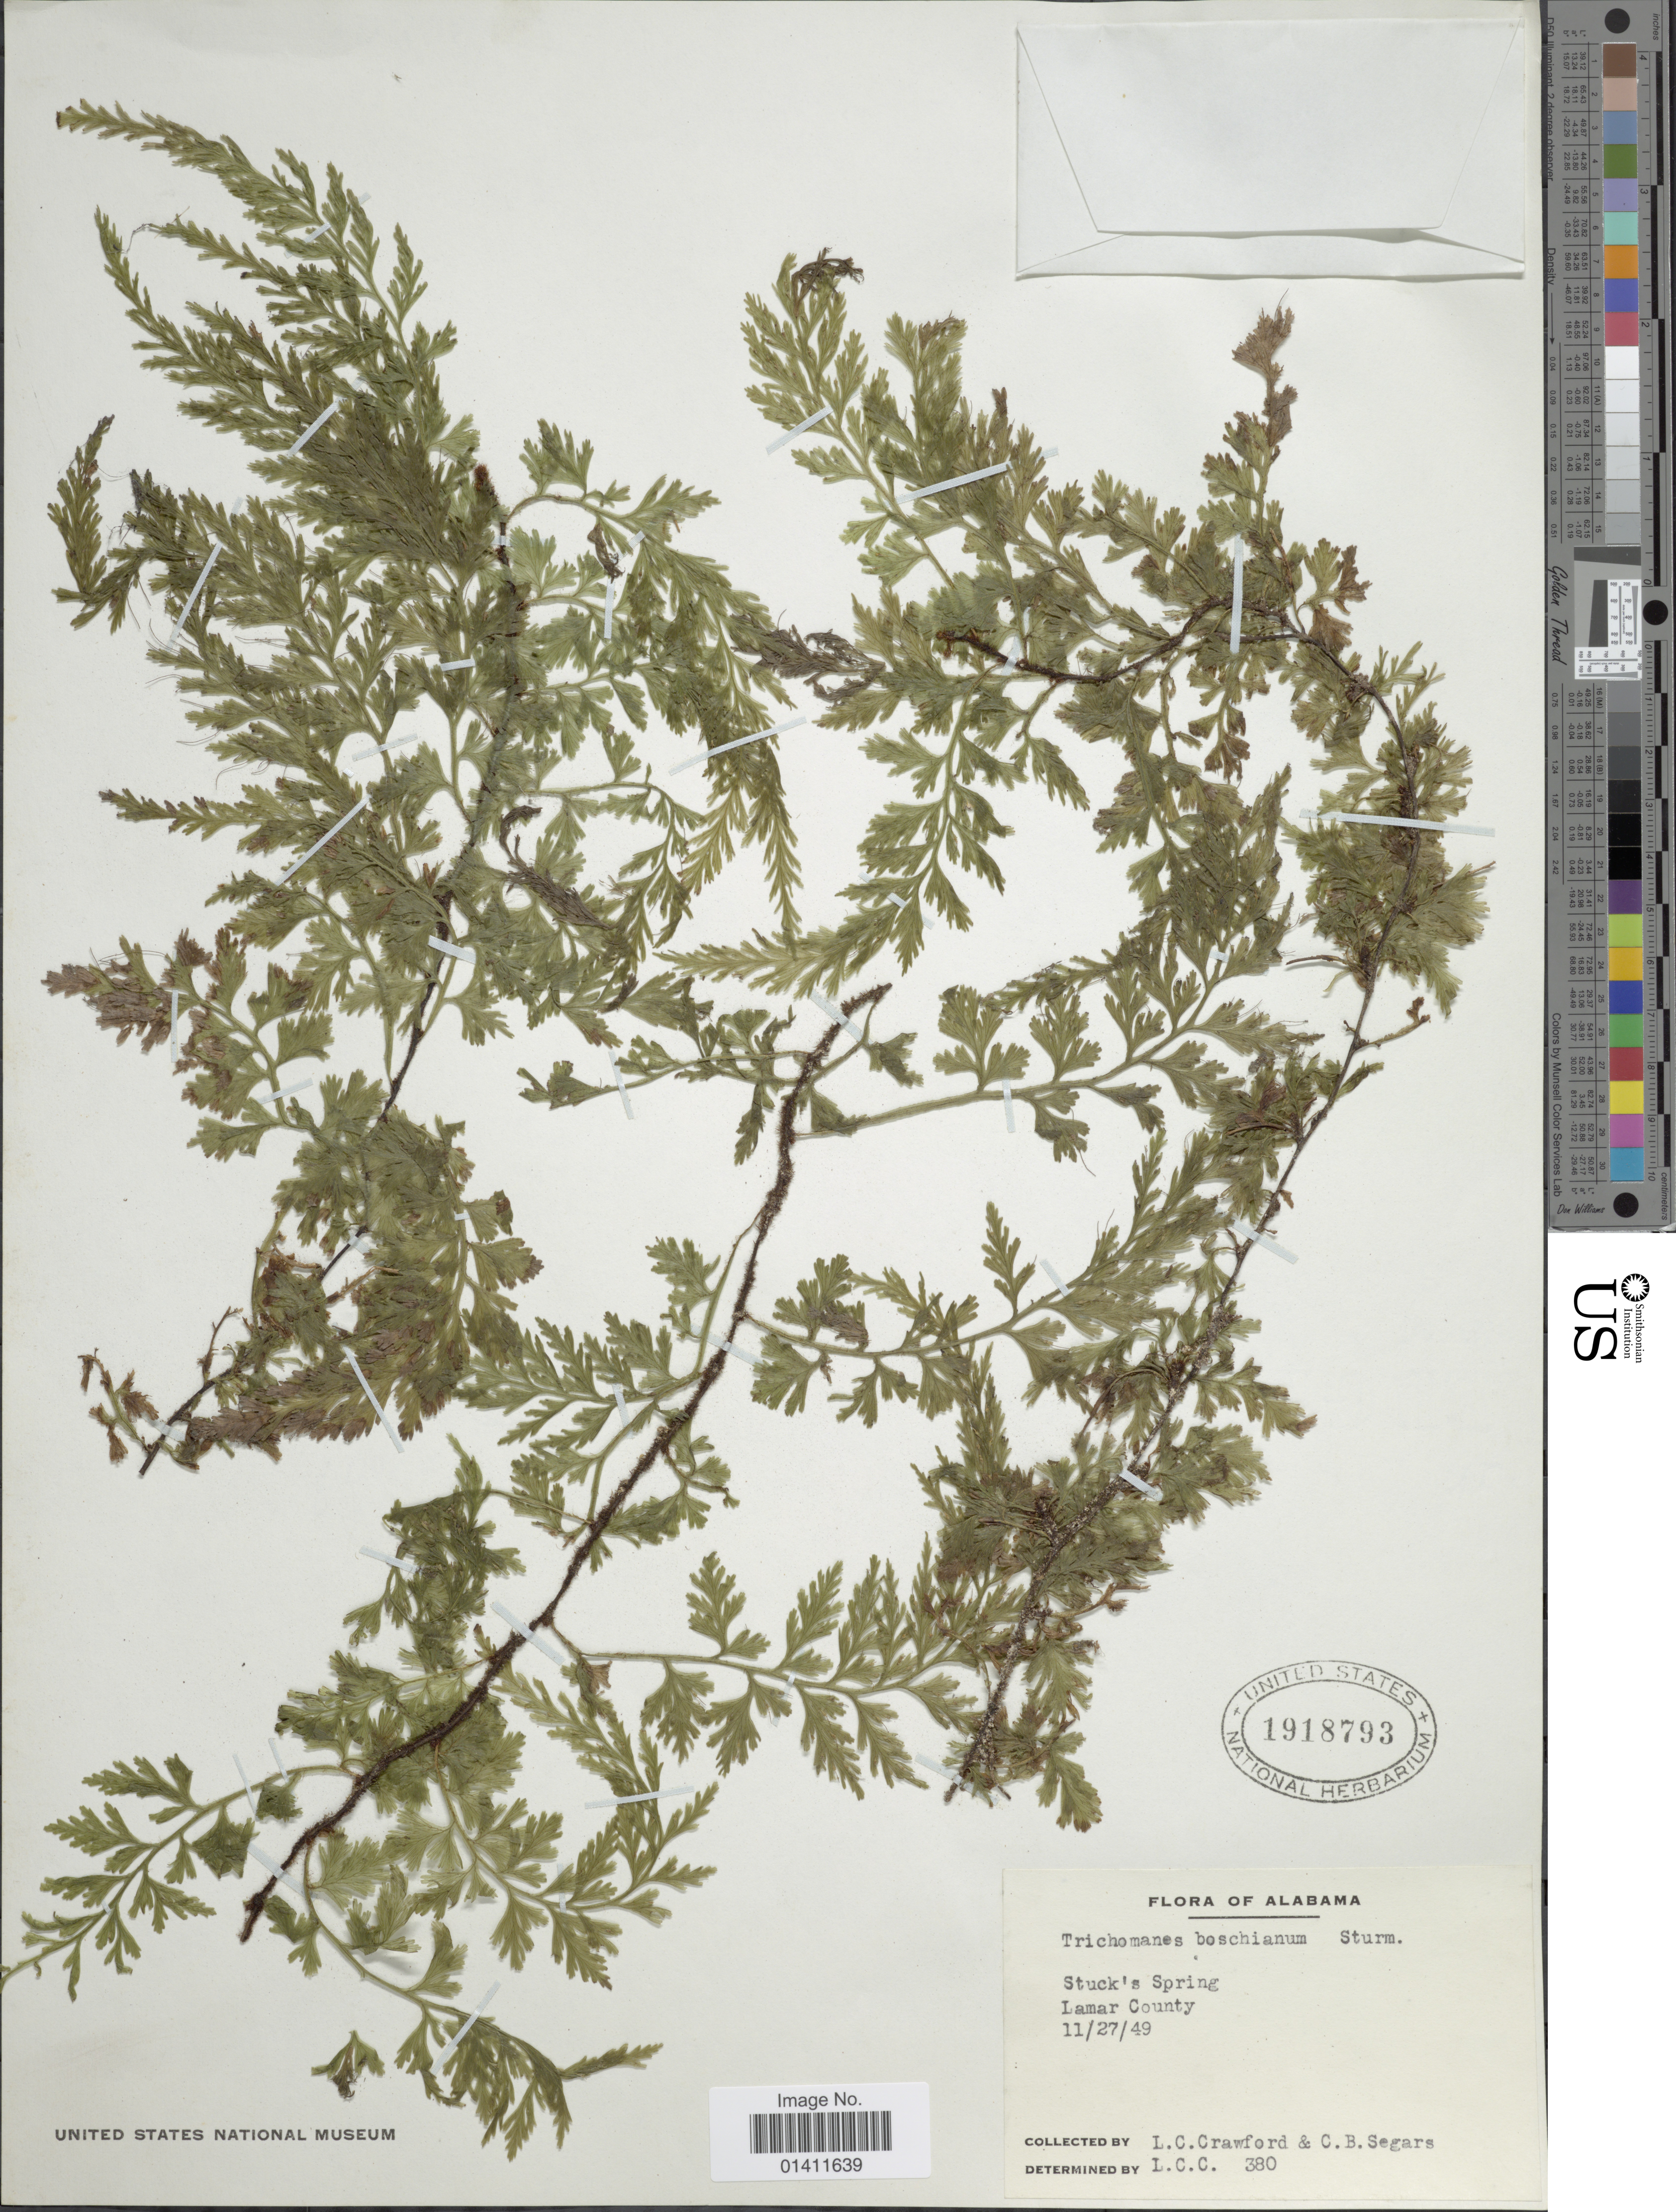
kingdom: Plantae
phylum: Tracheophyta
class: Polypodiopsida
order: Hymenophyllales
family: Hymenophyllaceae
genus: Vandenboschia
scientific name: Vandenboschia boschiana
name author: (J.W. Sturm ex Bosch) Ebihara & K. Iwats.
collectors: L. Crawford & C. Segars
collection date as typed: Transcribed d/m/y: 27/11/49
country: United States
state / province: Alabama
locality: Stuck's Spring. Lamar County.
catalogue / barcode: US 1918793